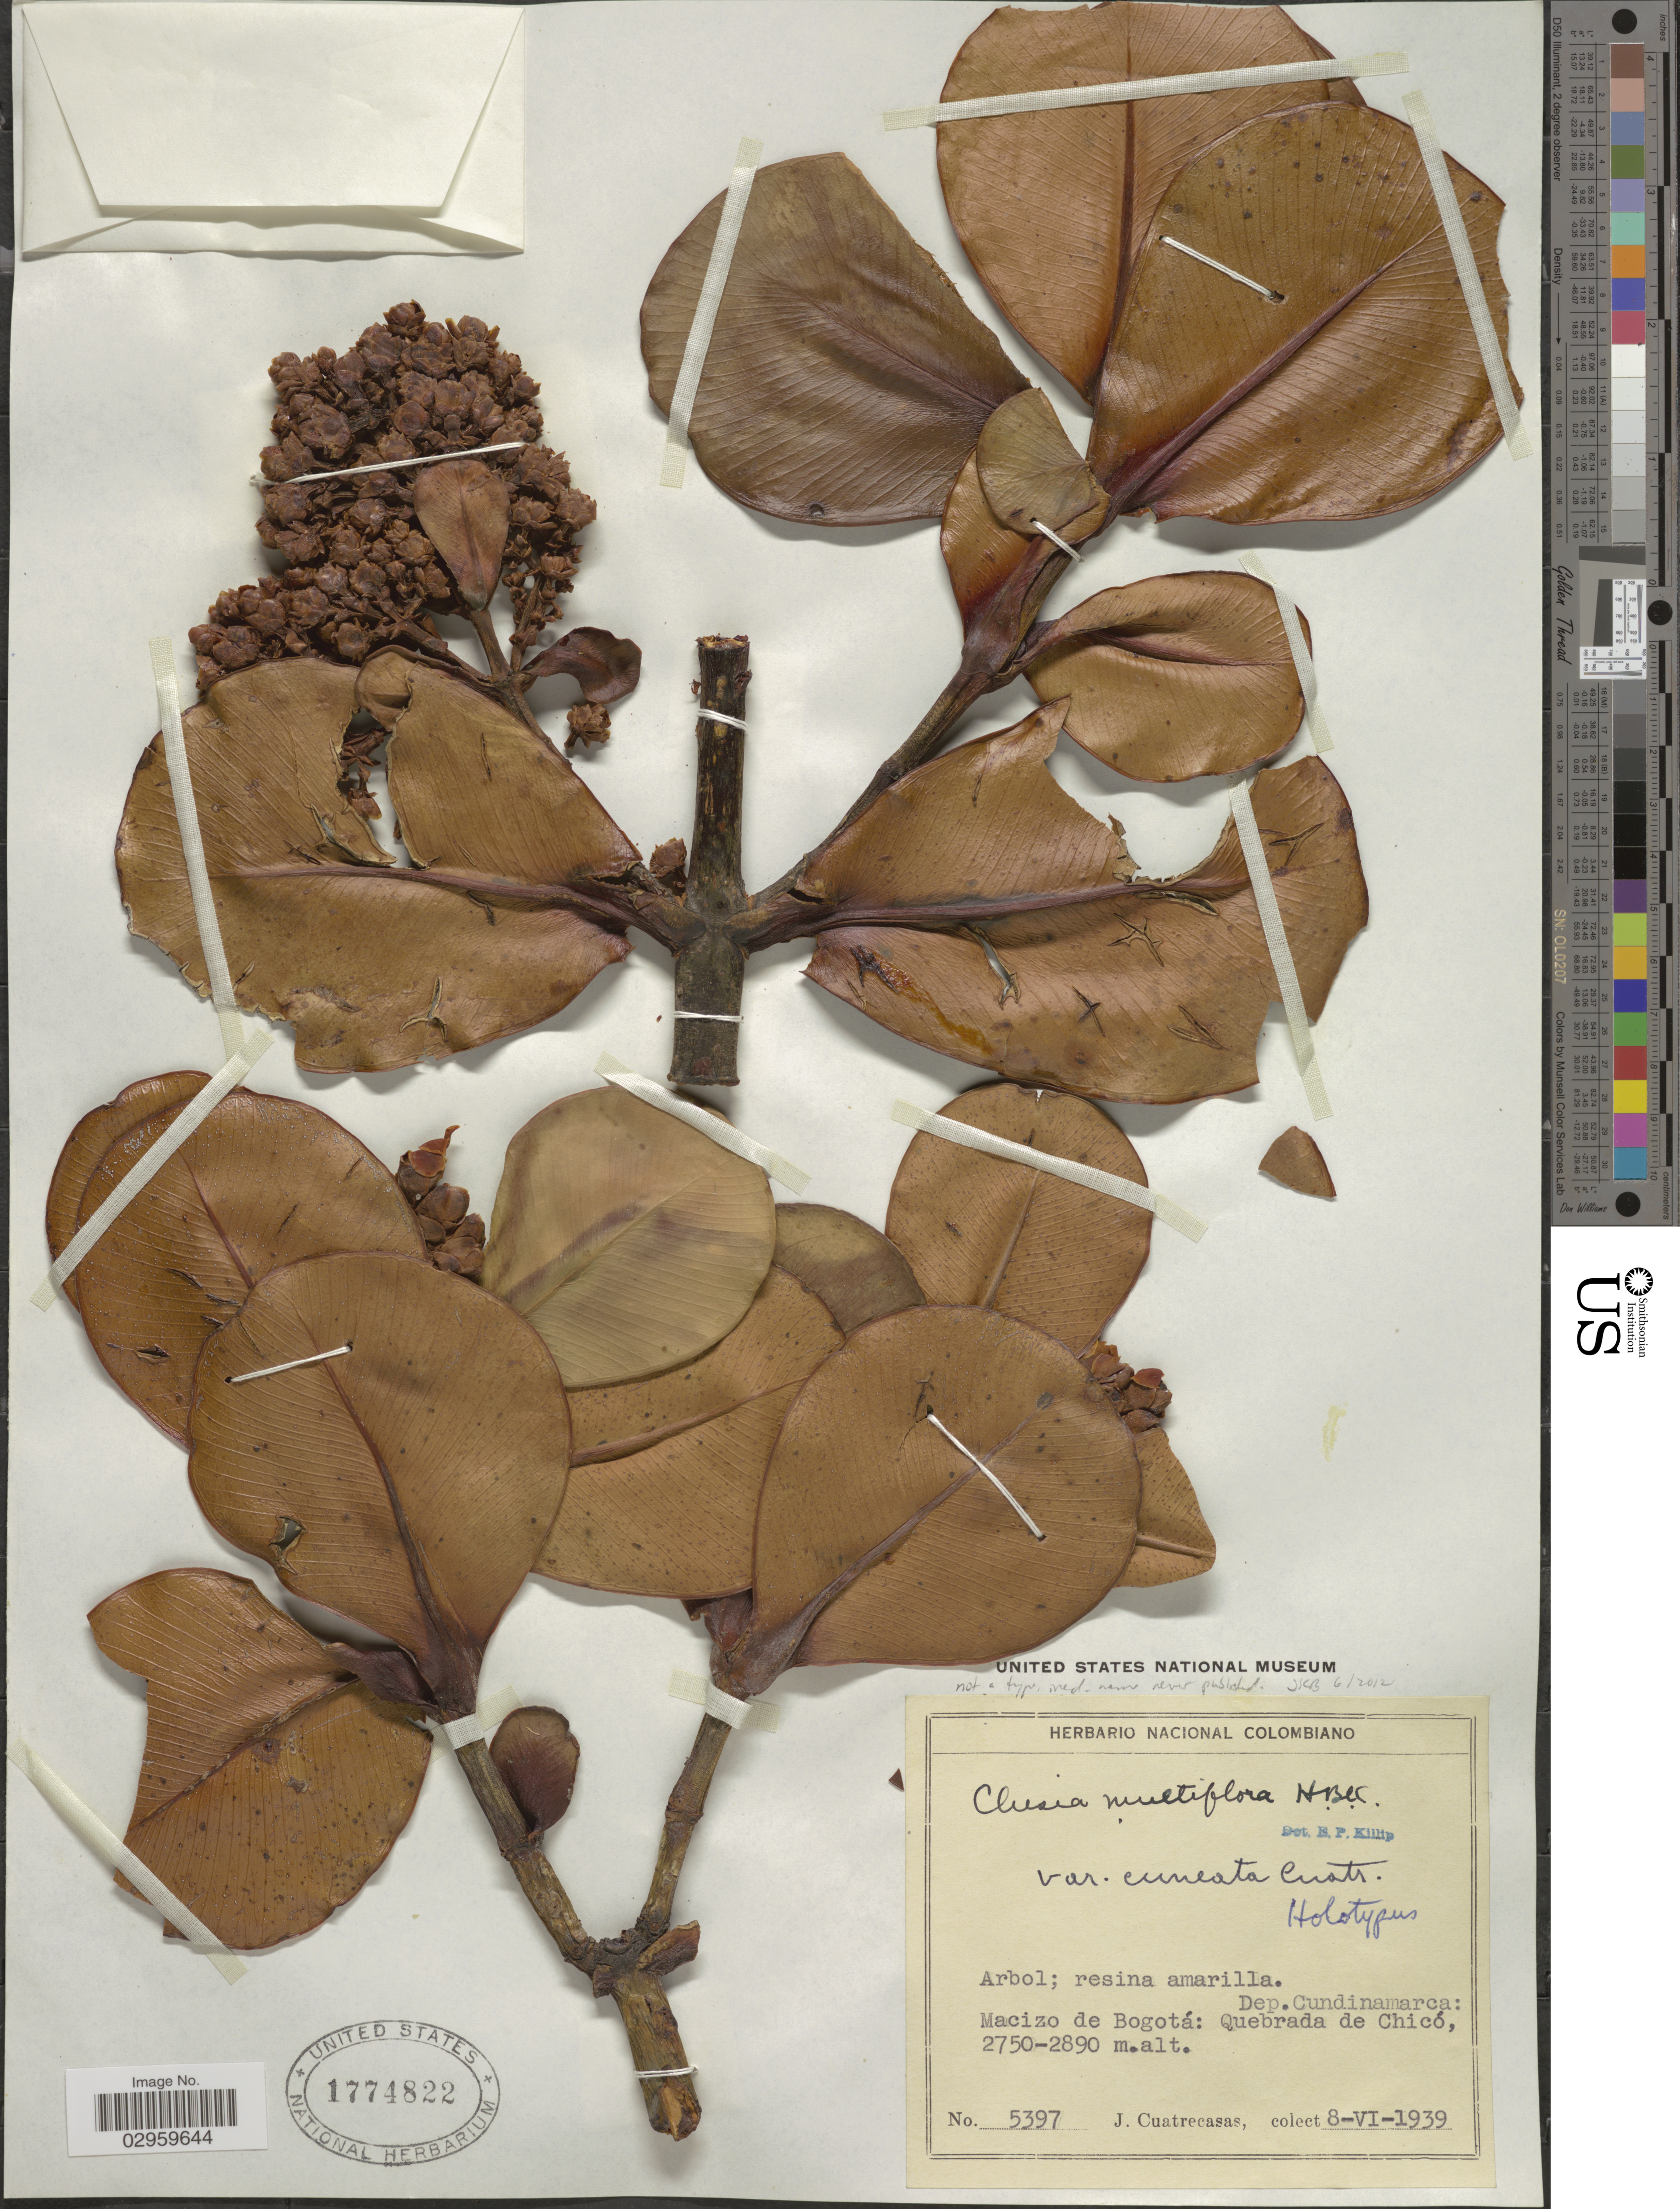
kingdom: Plantae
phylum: Tracheophyta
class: Magnoliopsida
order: Malpighiales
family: Clusiaceae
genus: Clusia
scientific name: Clusia multiflora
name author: Kunth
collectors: J. Cuatrecasas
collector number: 5397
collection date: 1939-06-08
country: Colombia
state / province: Cundinamarca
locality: Dep. Cundinamarca: Macizo de Bogotá: Quebrada de Chicó.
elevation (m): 2750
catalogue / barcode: US 1774822